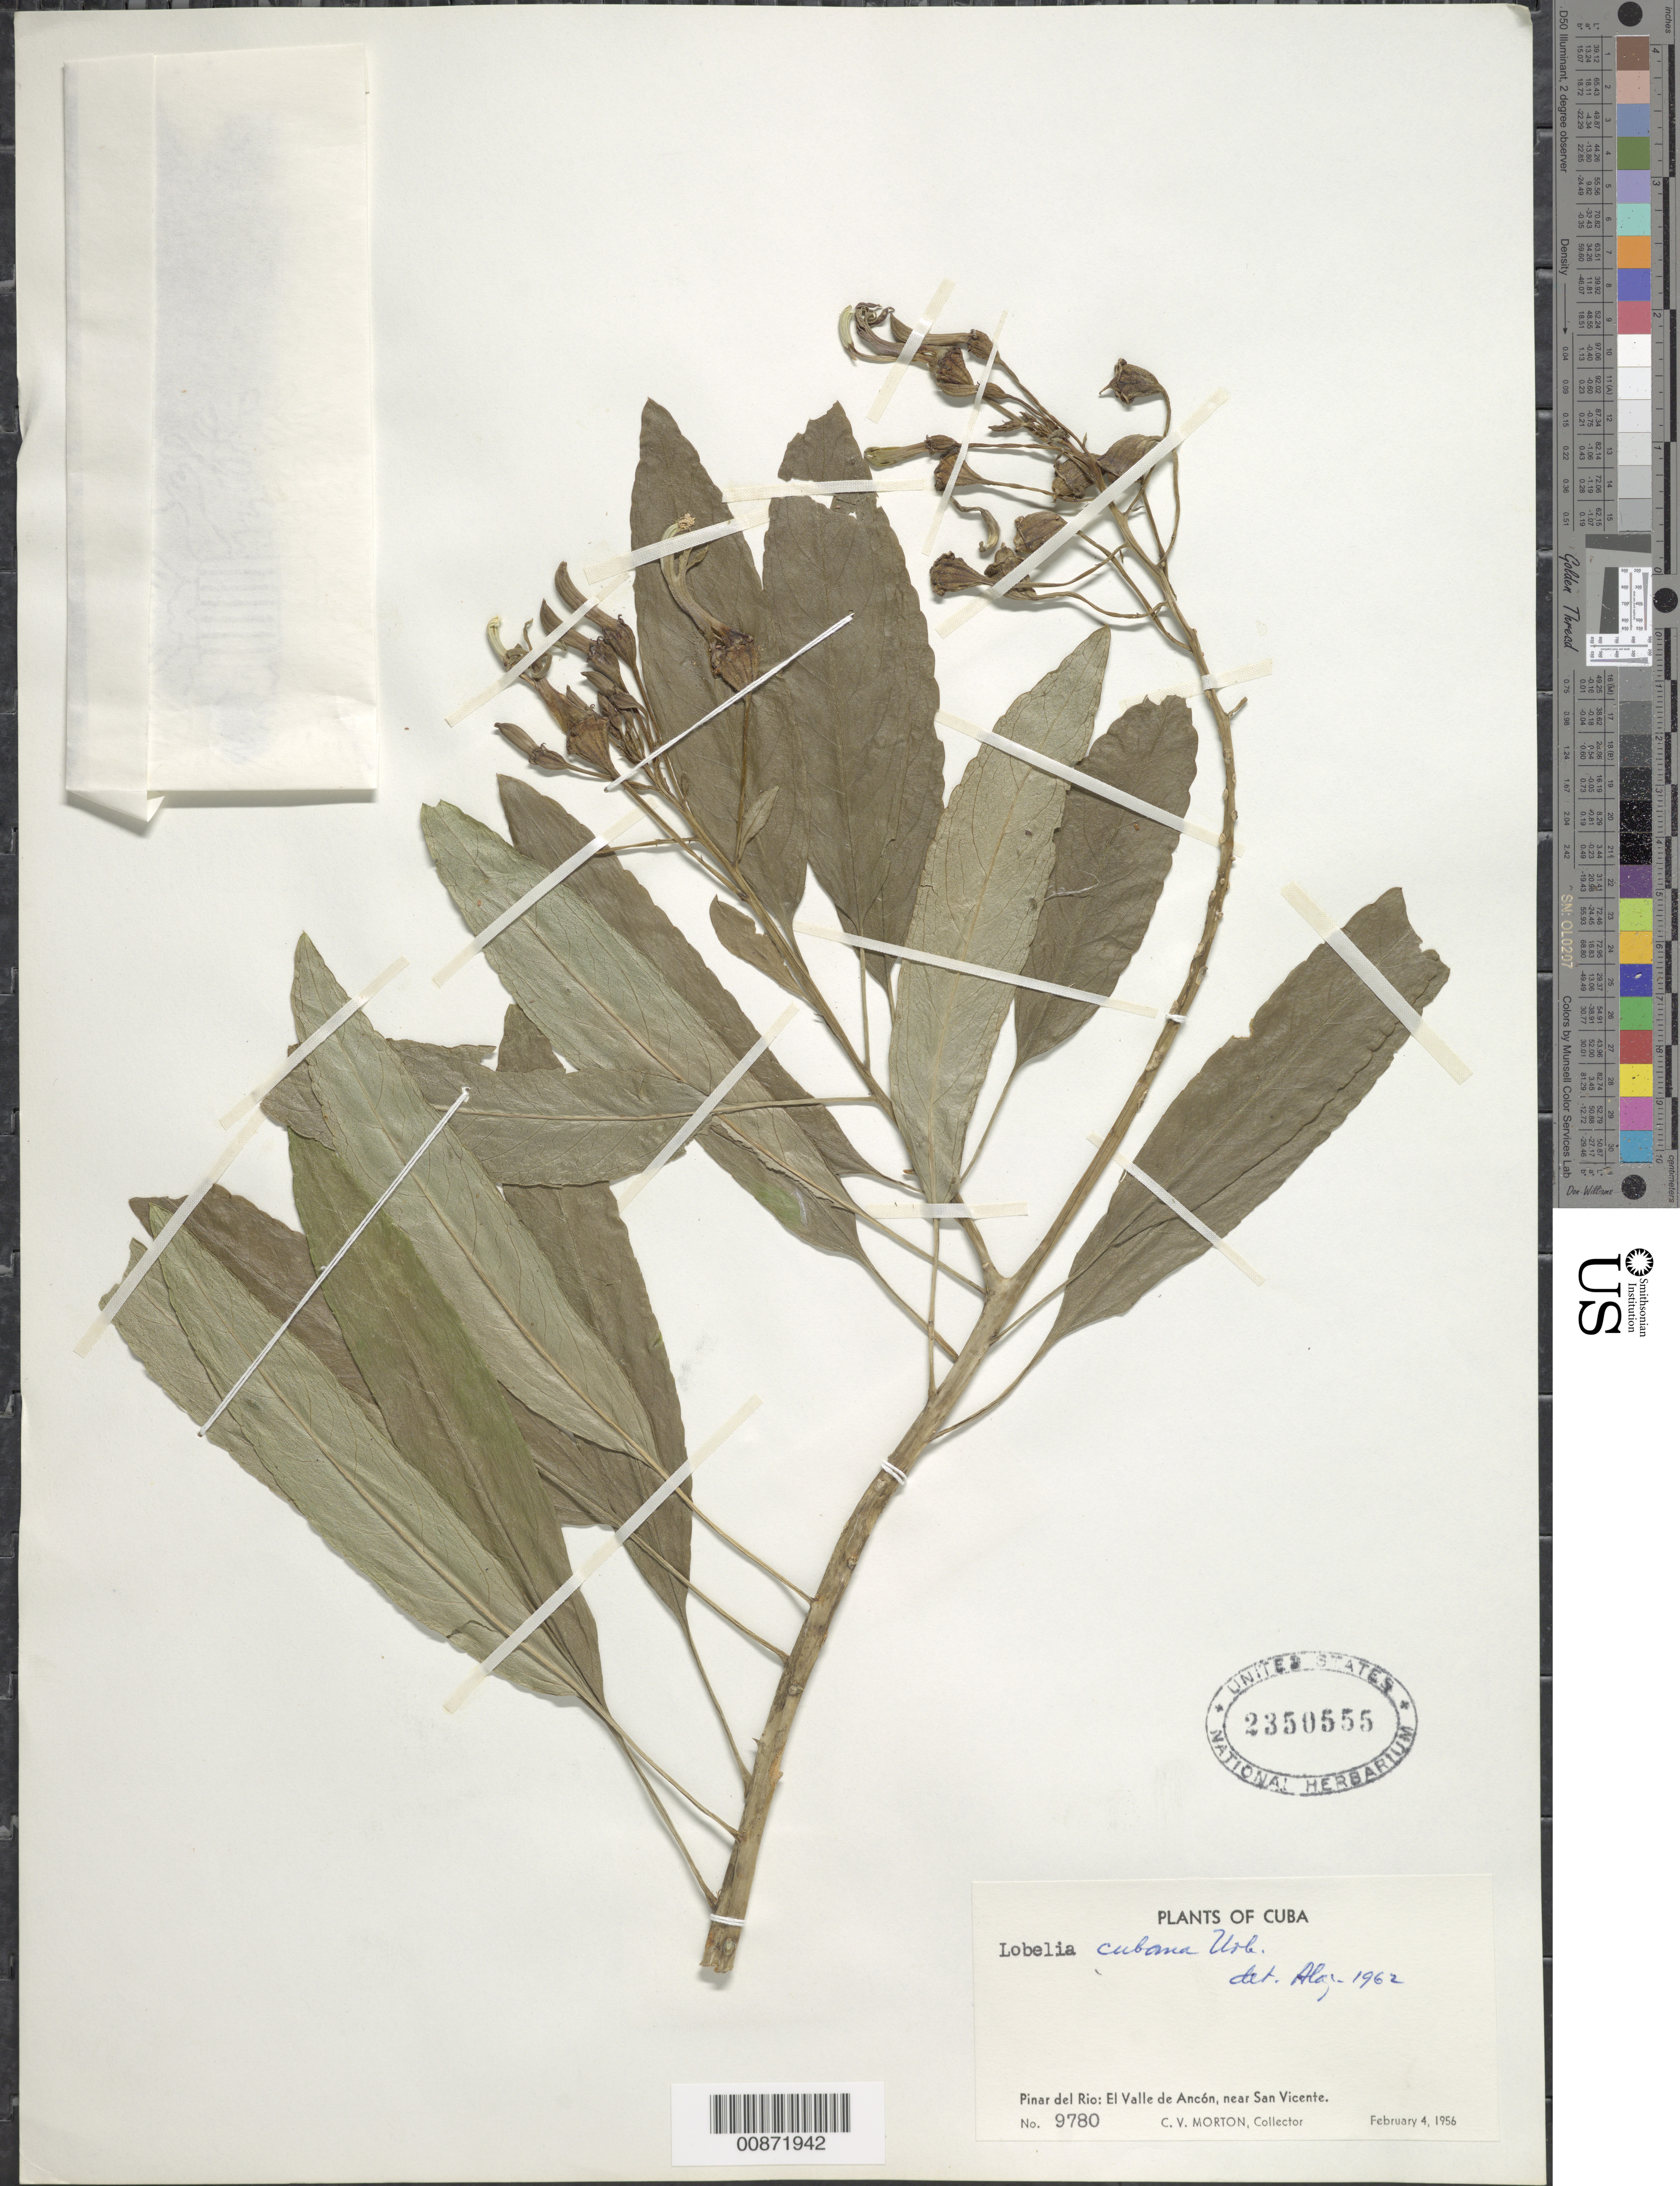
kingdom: Plantae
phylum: Tracheophyta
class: Magnoliopsida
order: Asterales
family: Campanulaceae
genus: Lobelia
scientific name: Lobelia cubana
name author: Urb.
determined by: Liogier, Alain H.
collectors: C. V. Morton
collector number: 9780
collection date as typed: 04 Feb 1956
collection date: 1956-02-04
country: Cuba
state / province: Pinar del Río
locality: El Valle de Ancon, near San Vicente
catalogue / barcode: US 2350555